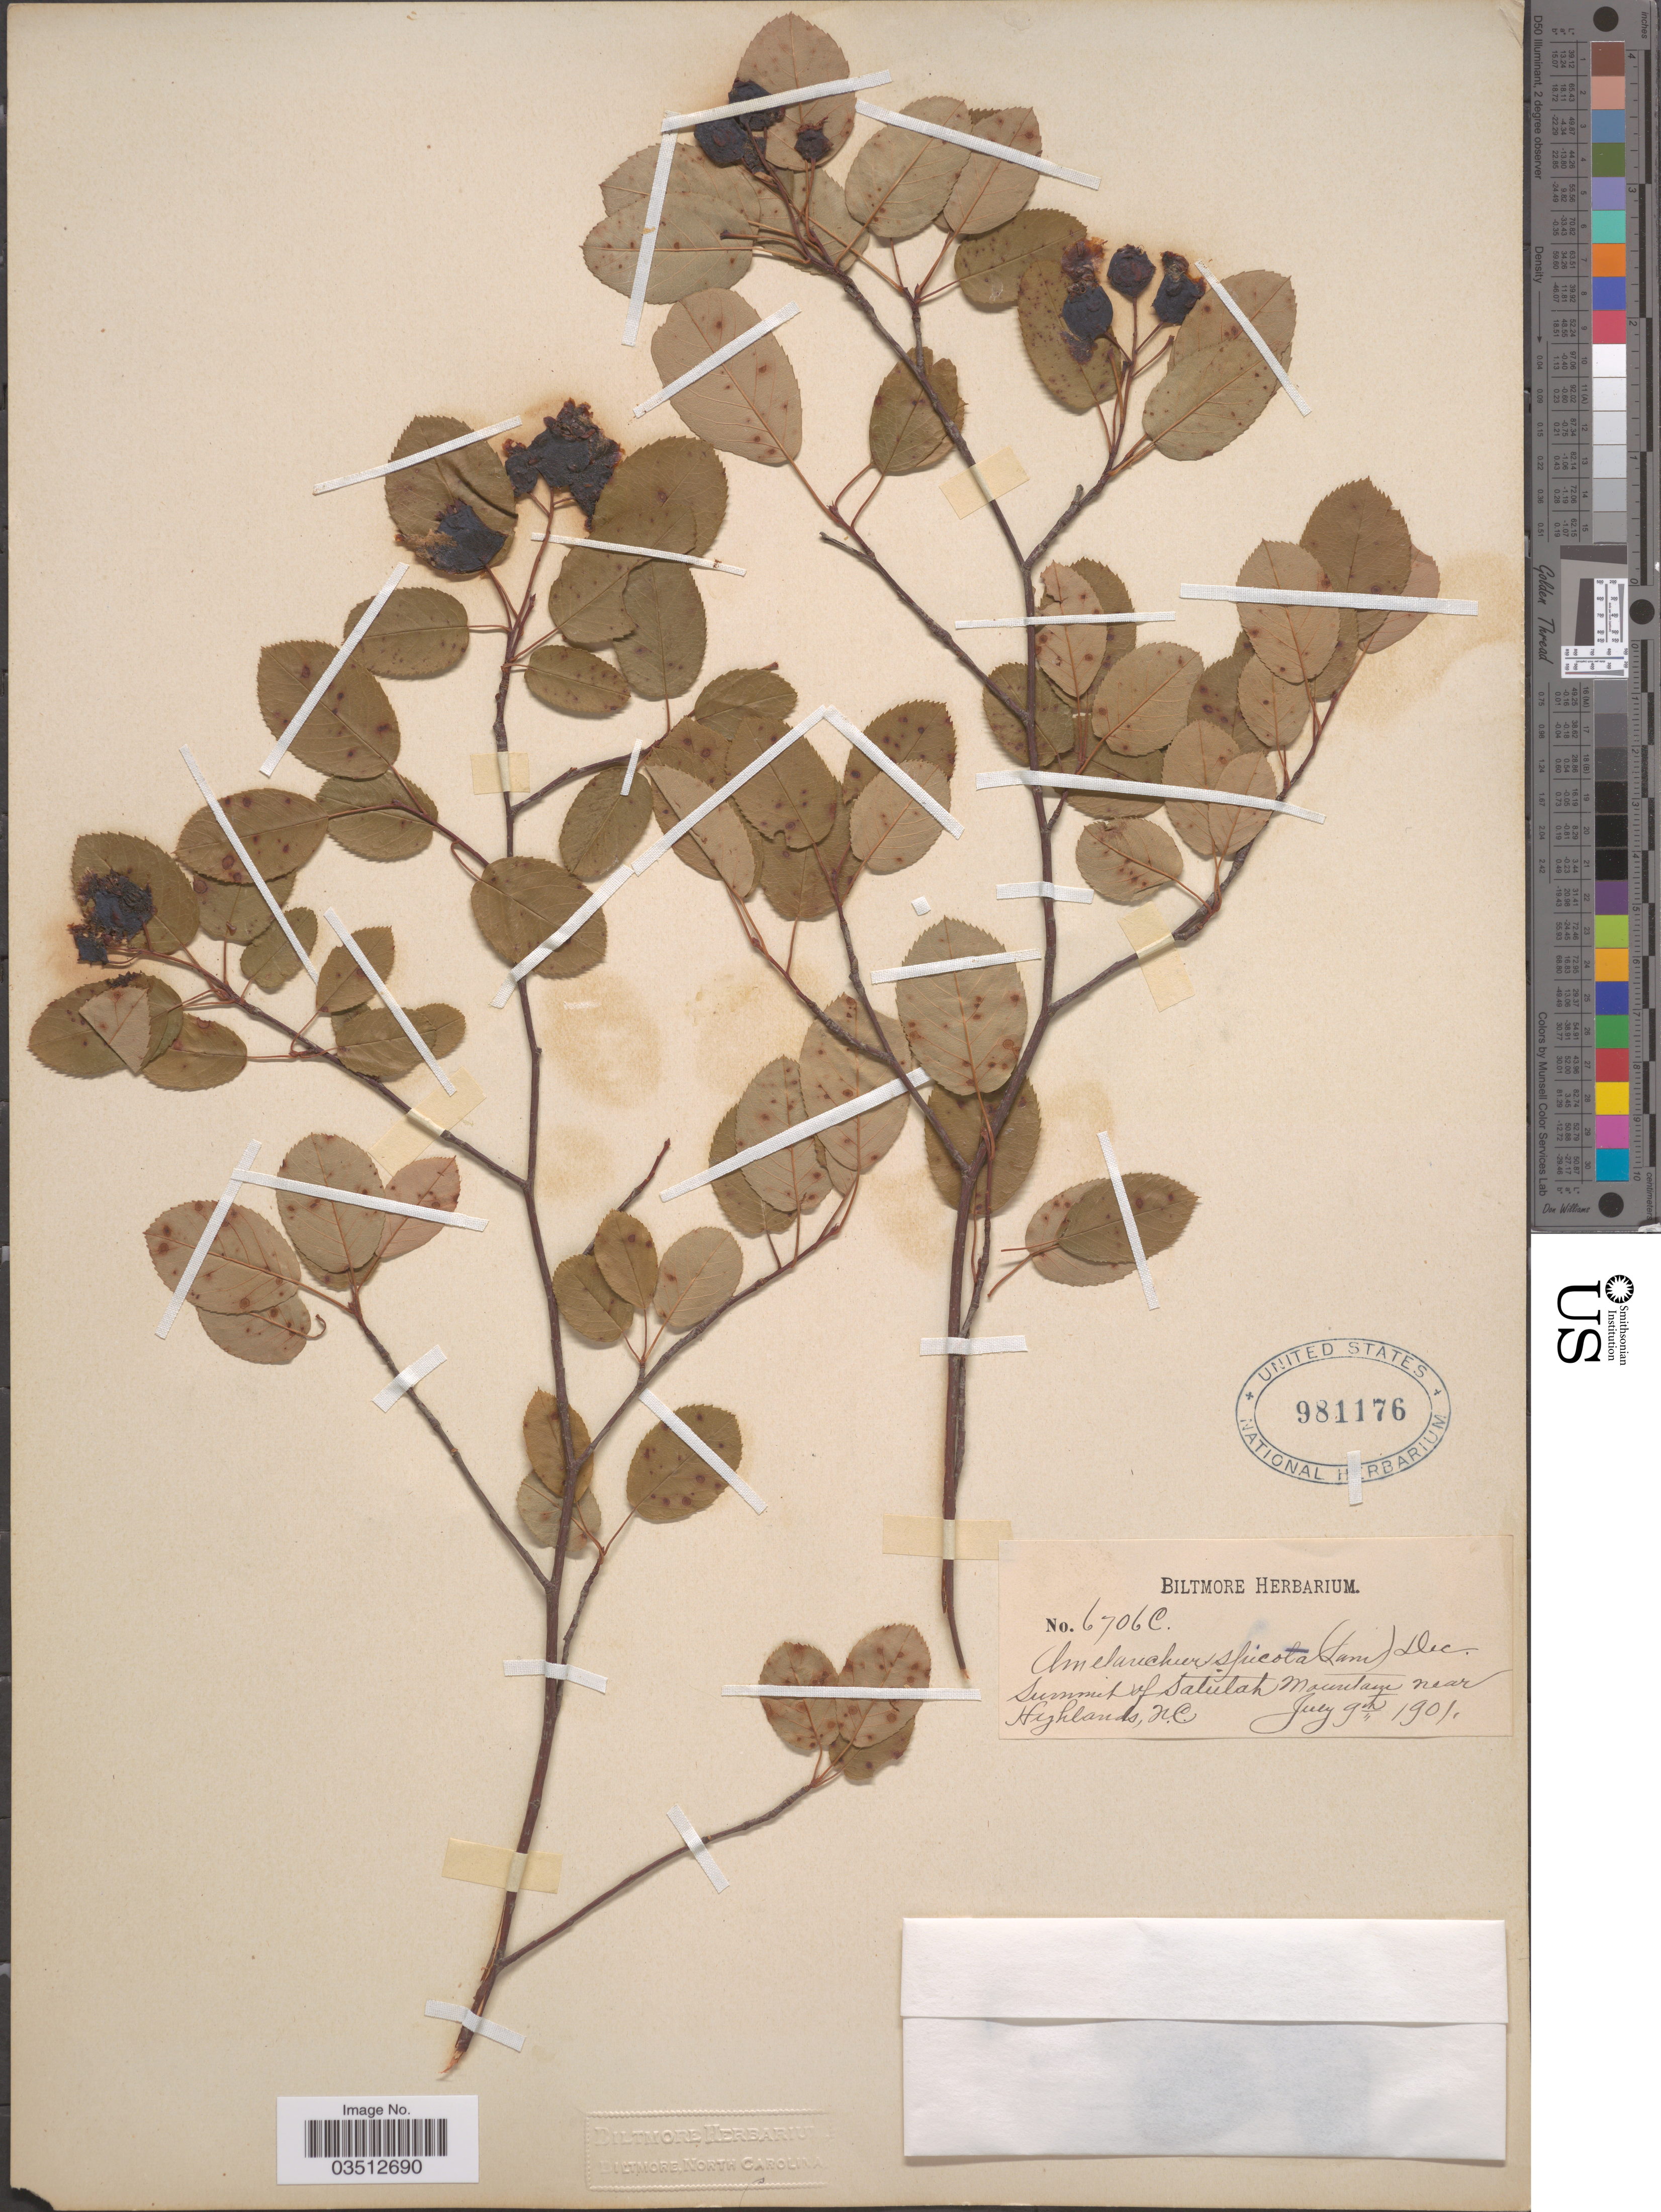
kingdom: Plantae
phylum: Tracheophyta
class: Magnoliopsida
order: Rosales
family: Rosaceae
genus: Amelanchier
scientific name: Amelanchier x spicata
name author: (Lam.) K. Koch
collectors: ex herb. Biltmore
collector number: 6706C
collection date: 1901-07-09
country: United States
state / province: North Carolina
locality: Summit of Satulah Mountain near Highlands.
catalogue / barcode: US 981176